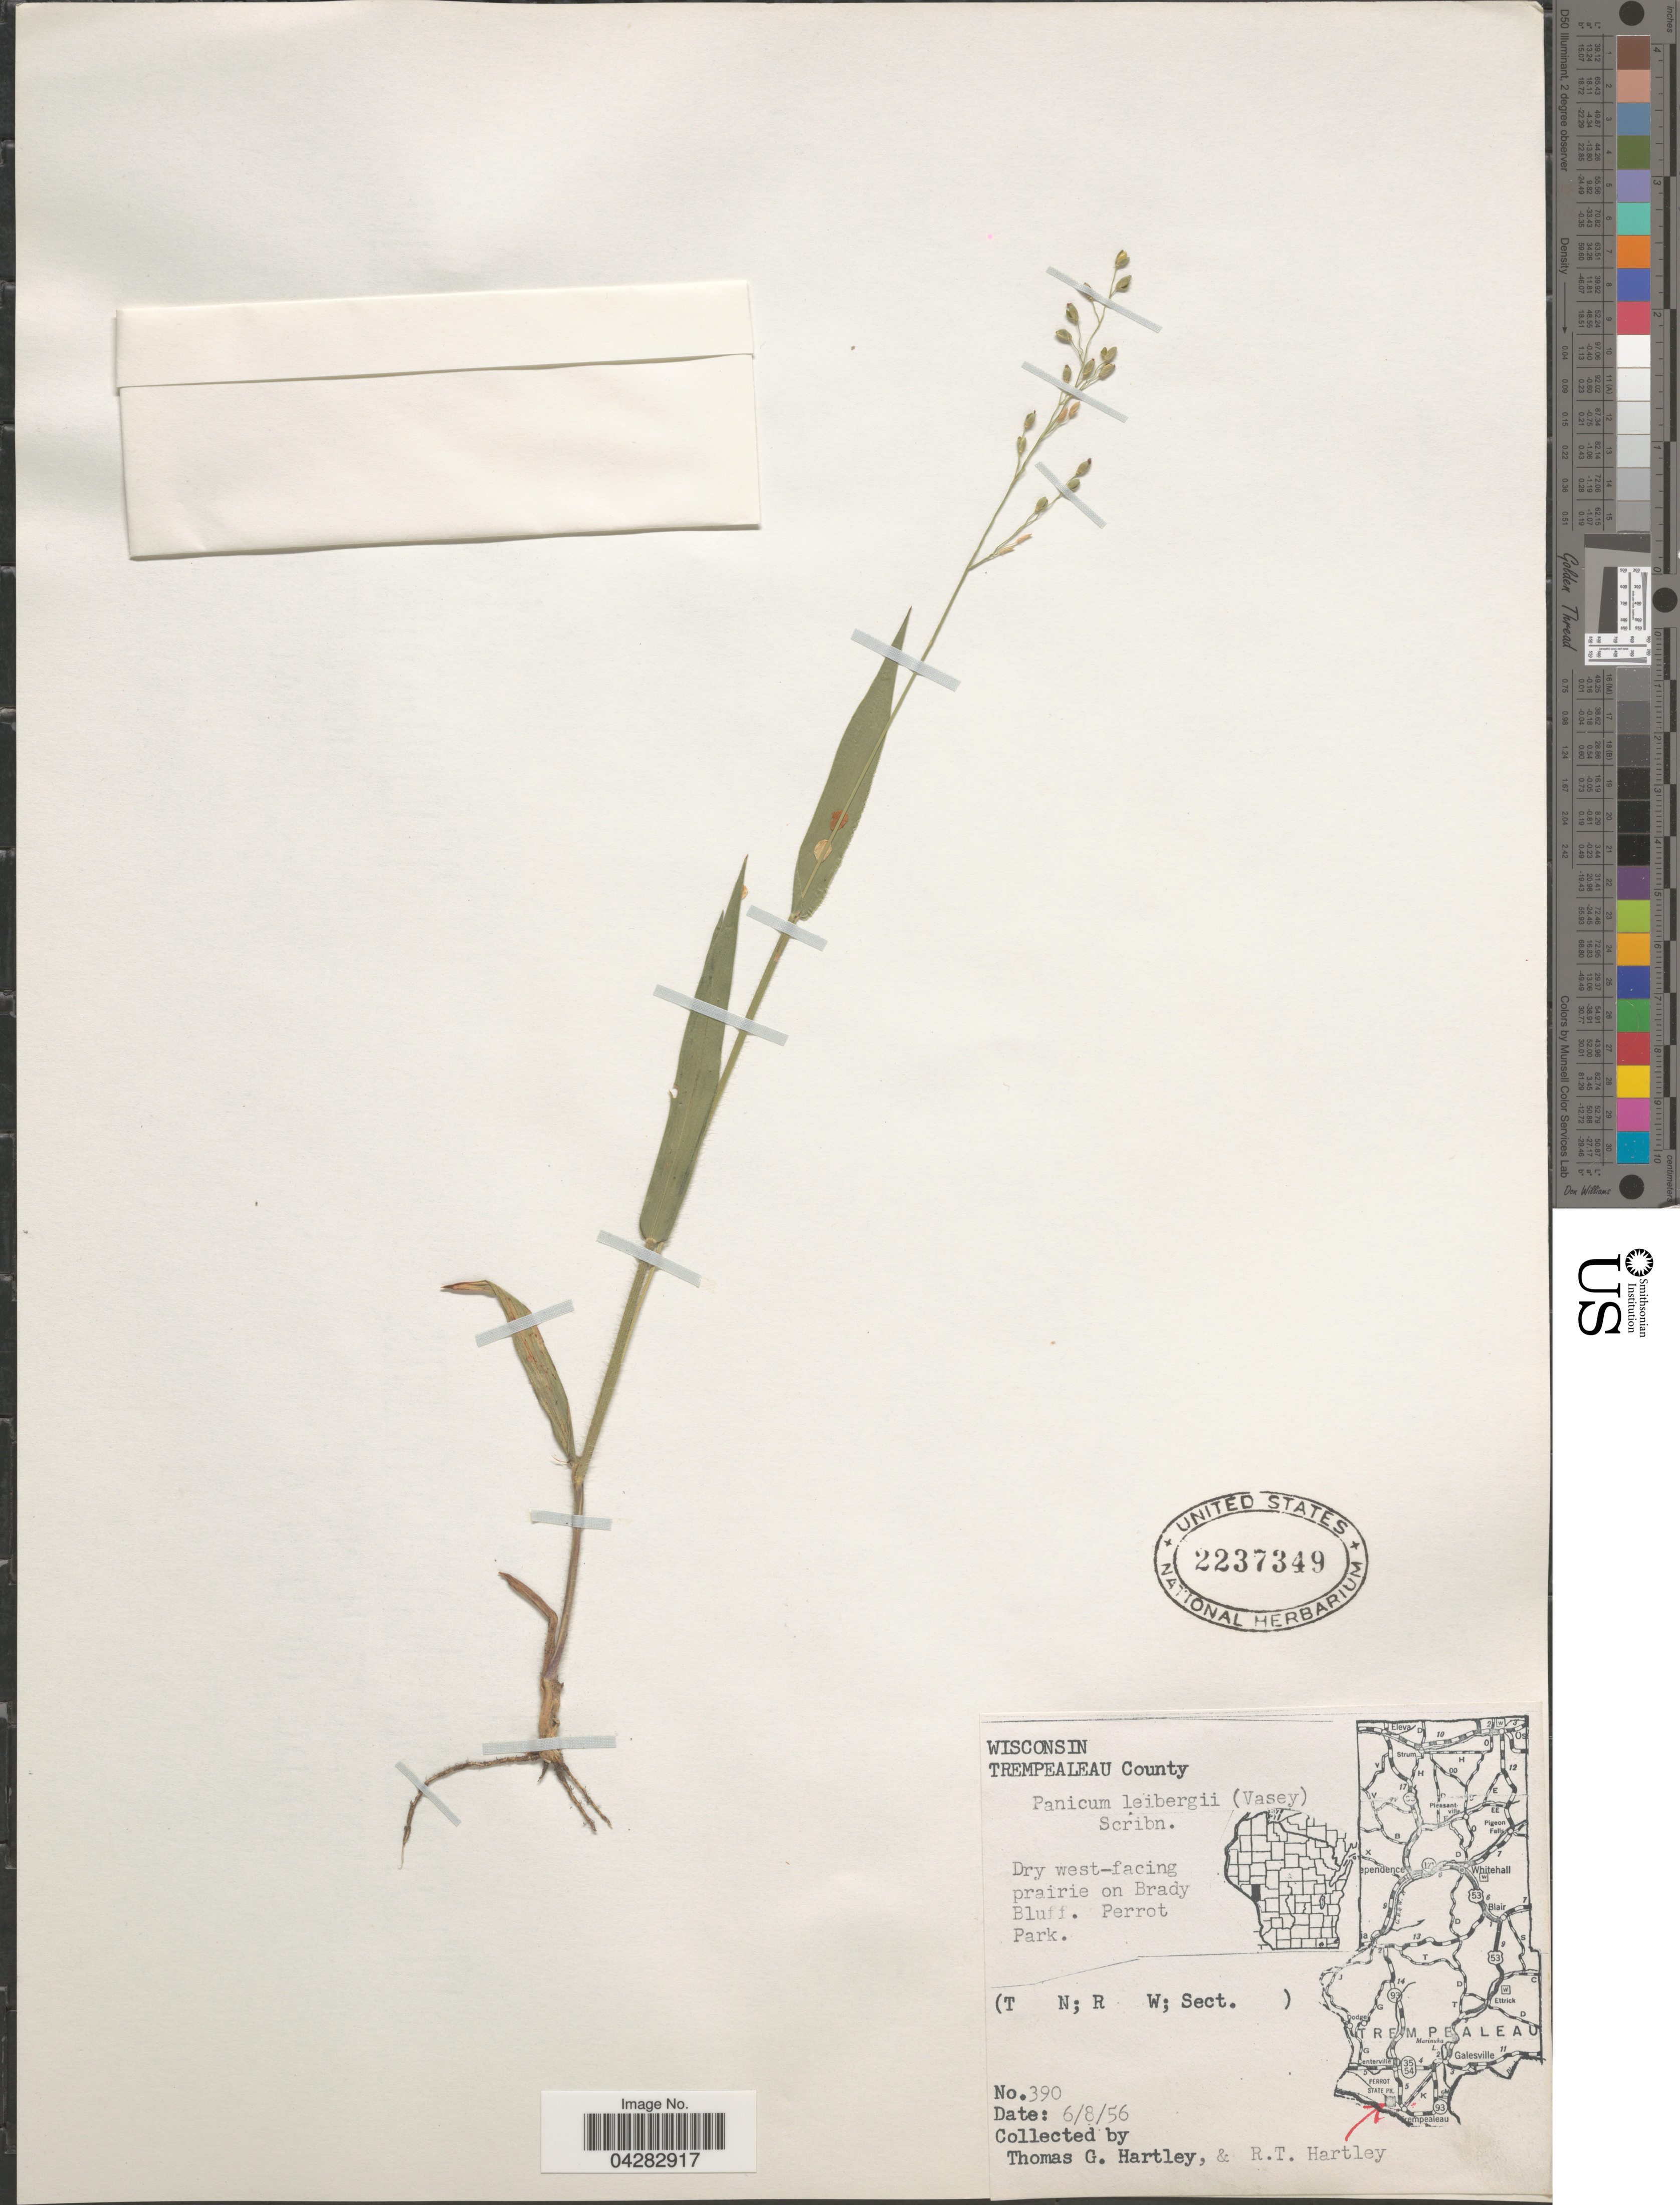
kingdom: Plantae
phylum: Tracheophyta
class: Liliopsida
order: Poales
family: Poaceae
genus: Dichanthelium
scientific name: Dichanthelium leibergii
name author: (Vasey) Gould & C.A. Clark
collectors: T. G. Hartley & R. T. Hartley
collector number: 390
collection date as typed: Transcribed d/m/y: 8/6/56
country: United States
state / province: Wisconsin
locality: Trempealeau County. Dry west-facing prairie on Brady Bluff. Perrot Park.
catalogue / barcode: US 2237349